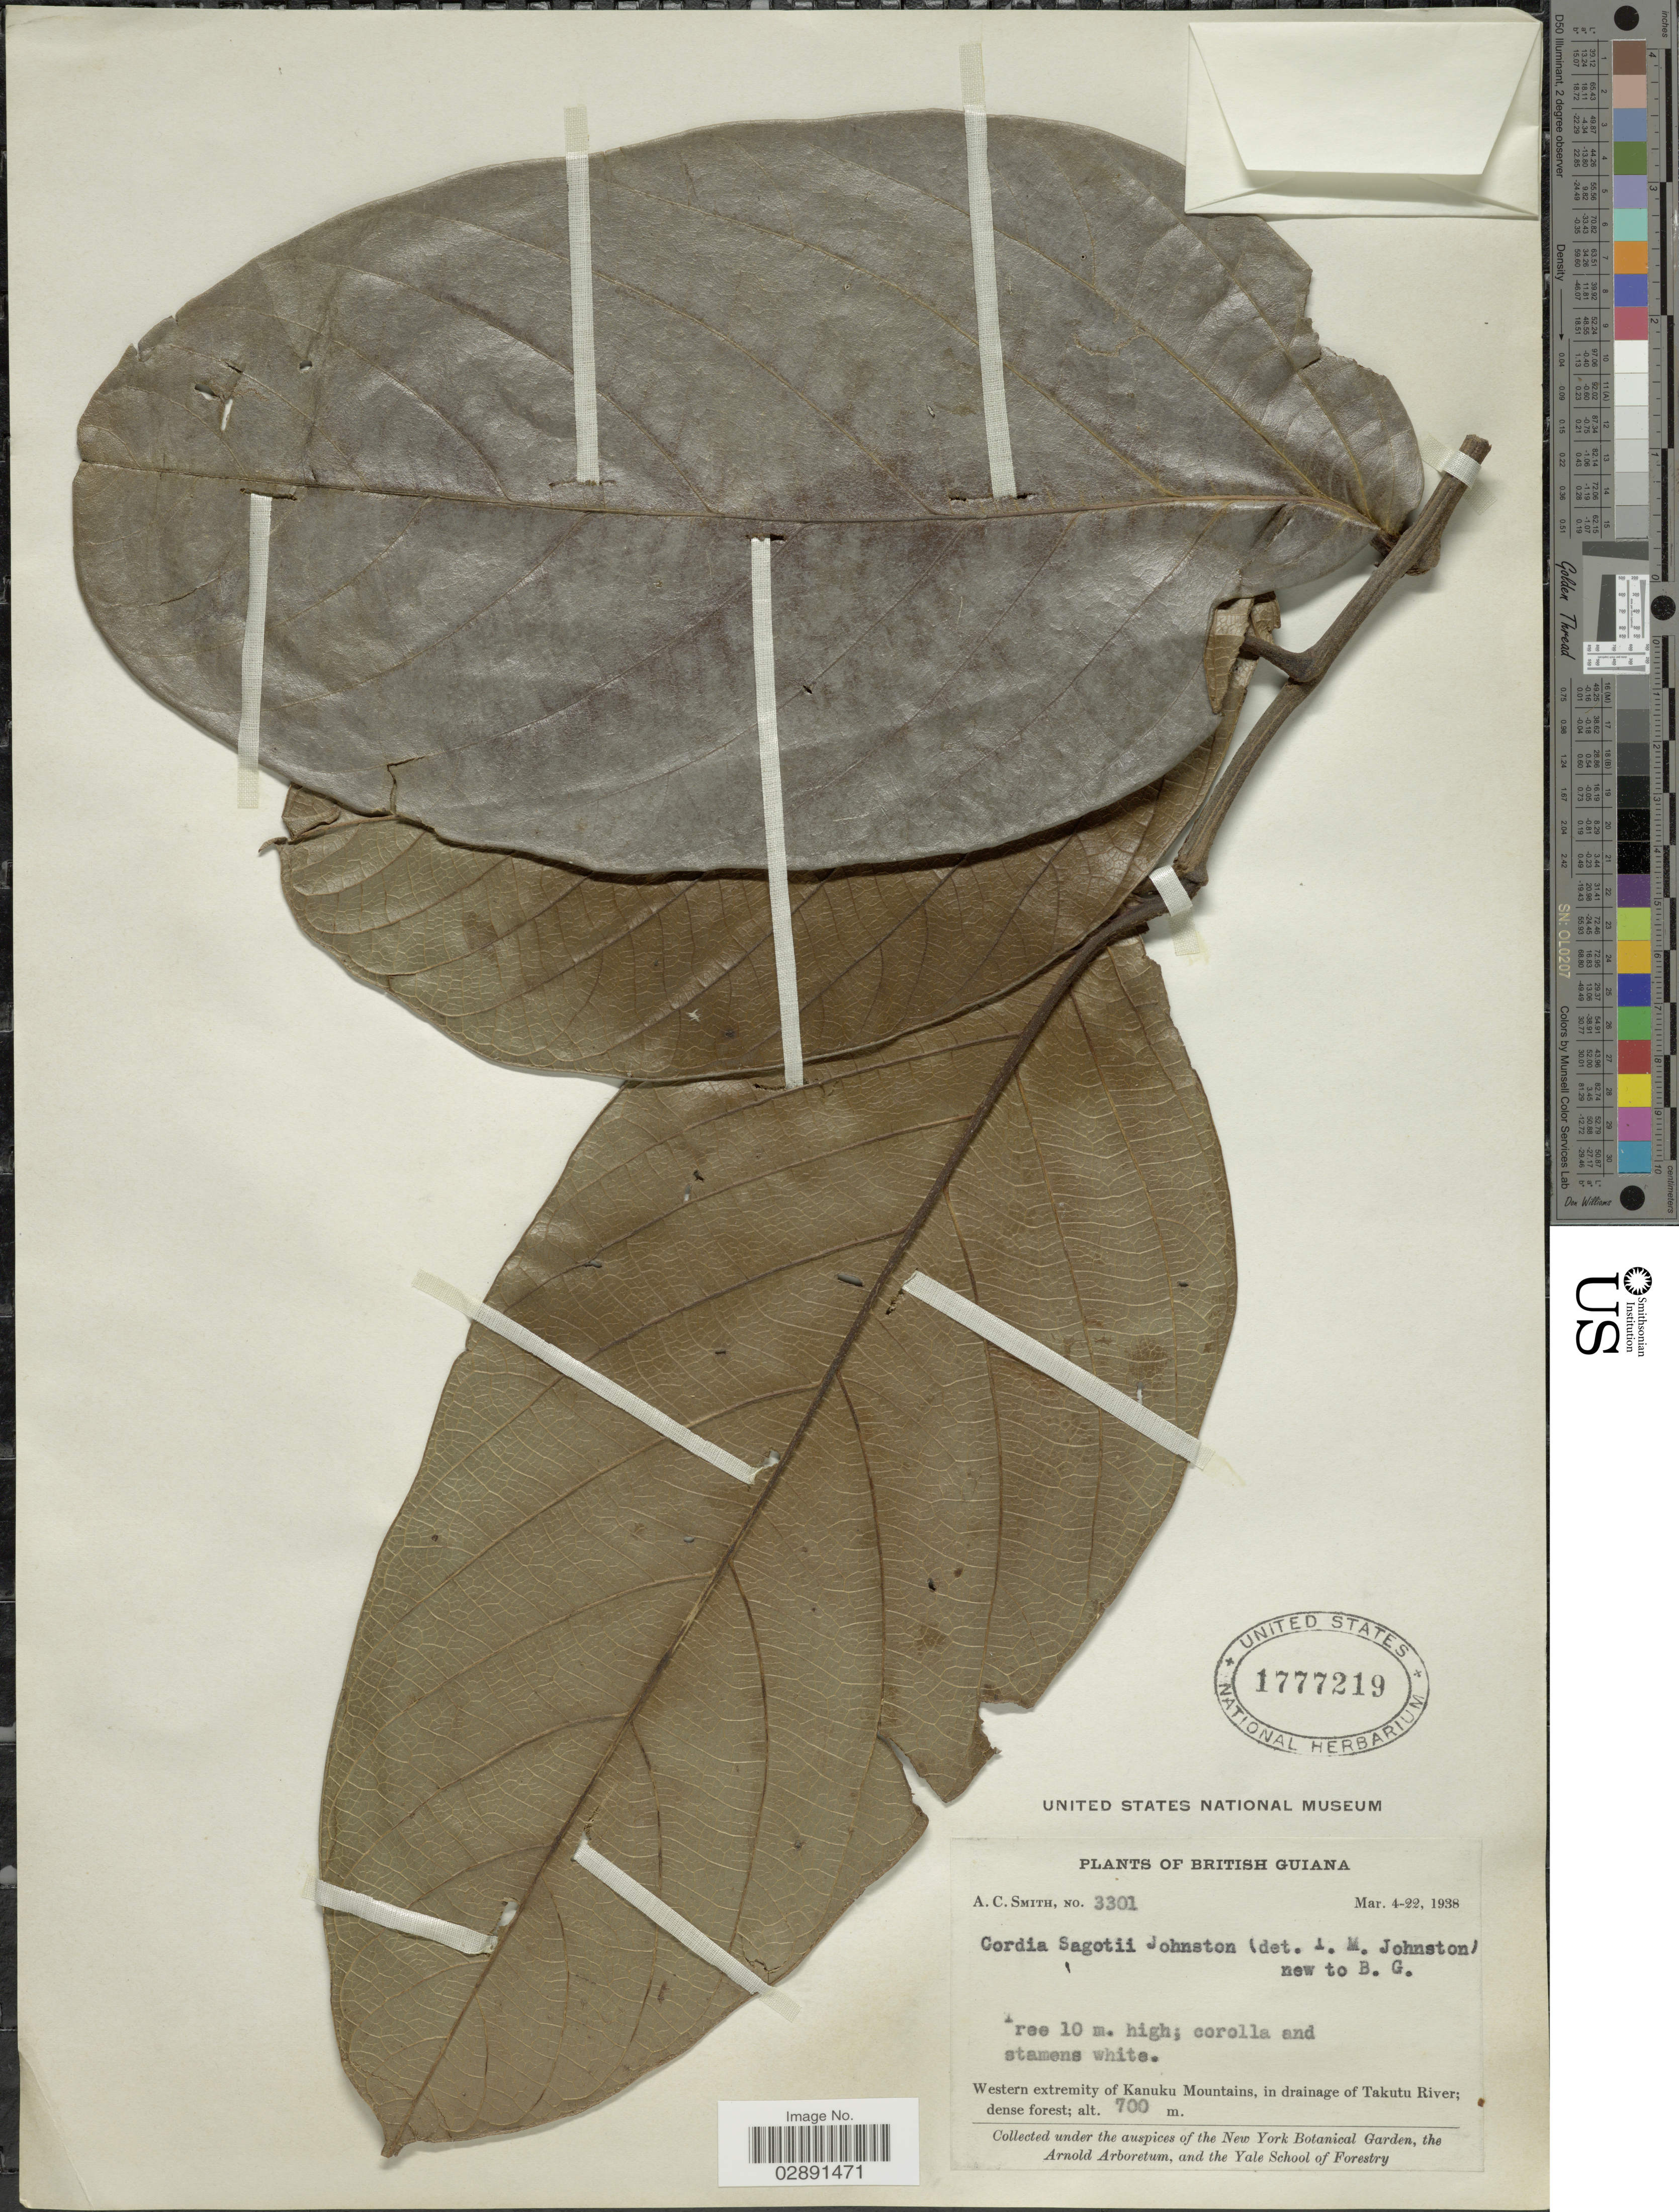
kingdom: Plantae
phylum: Tracheophyta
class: Magnoliopsida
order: Boraginales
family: Cordiaceae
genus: Cordia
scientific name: Cordia sagotii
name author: I.M. Johnst.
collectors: A. C. Smith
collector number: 3301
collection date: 1938-03-04/1938-03-22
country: Guyana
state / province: U. Takutu-U. Essequibo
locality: British Guiana. Western extremity of Kanuku Mountains, in drainage of Takutu River.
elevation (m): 700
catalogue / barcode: US 1777219